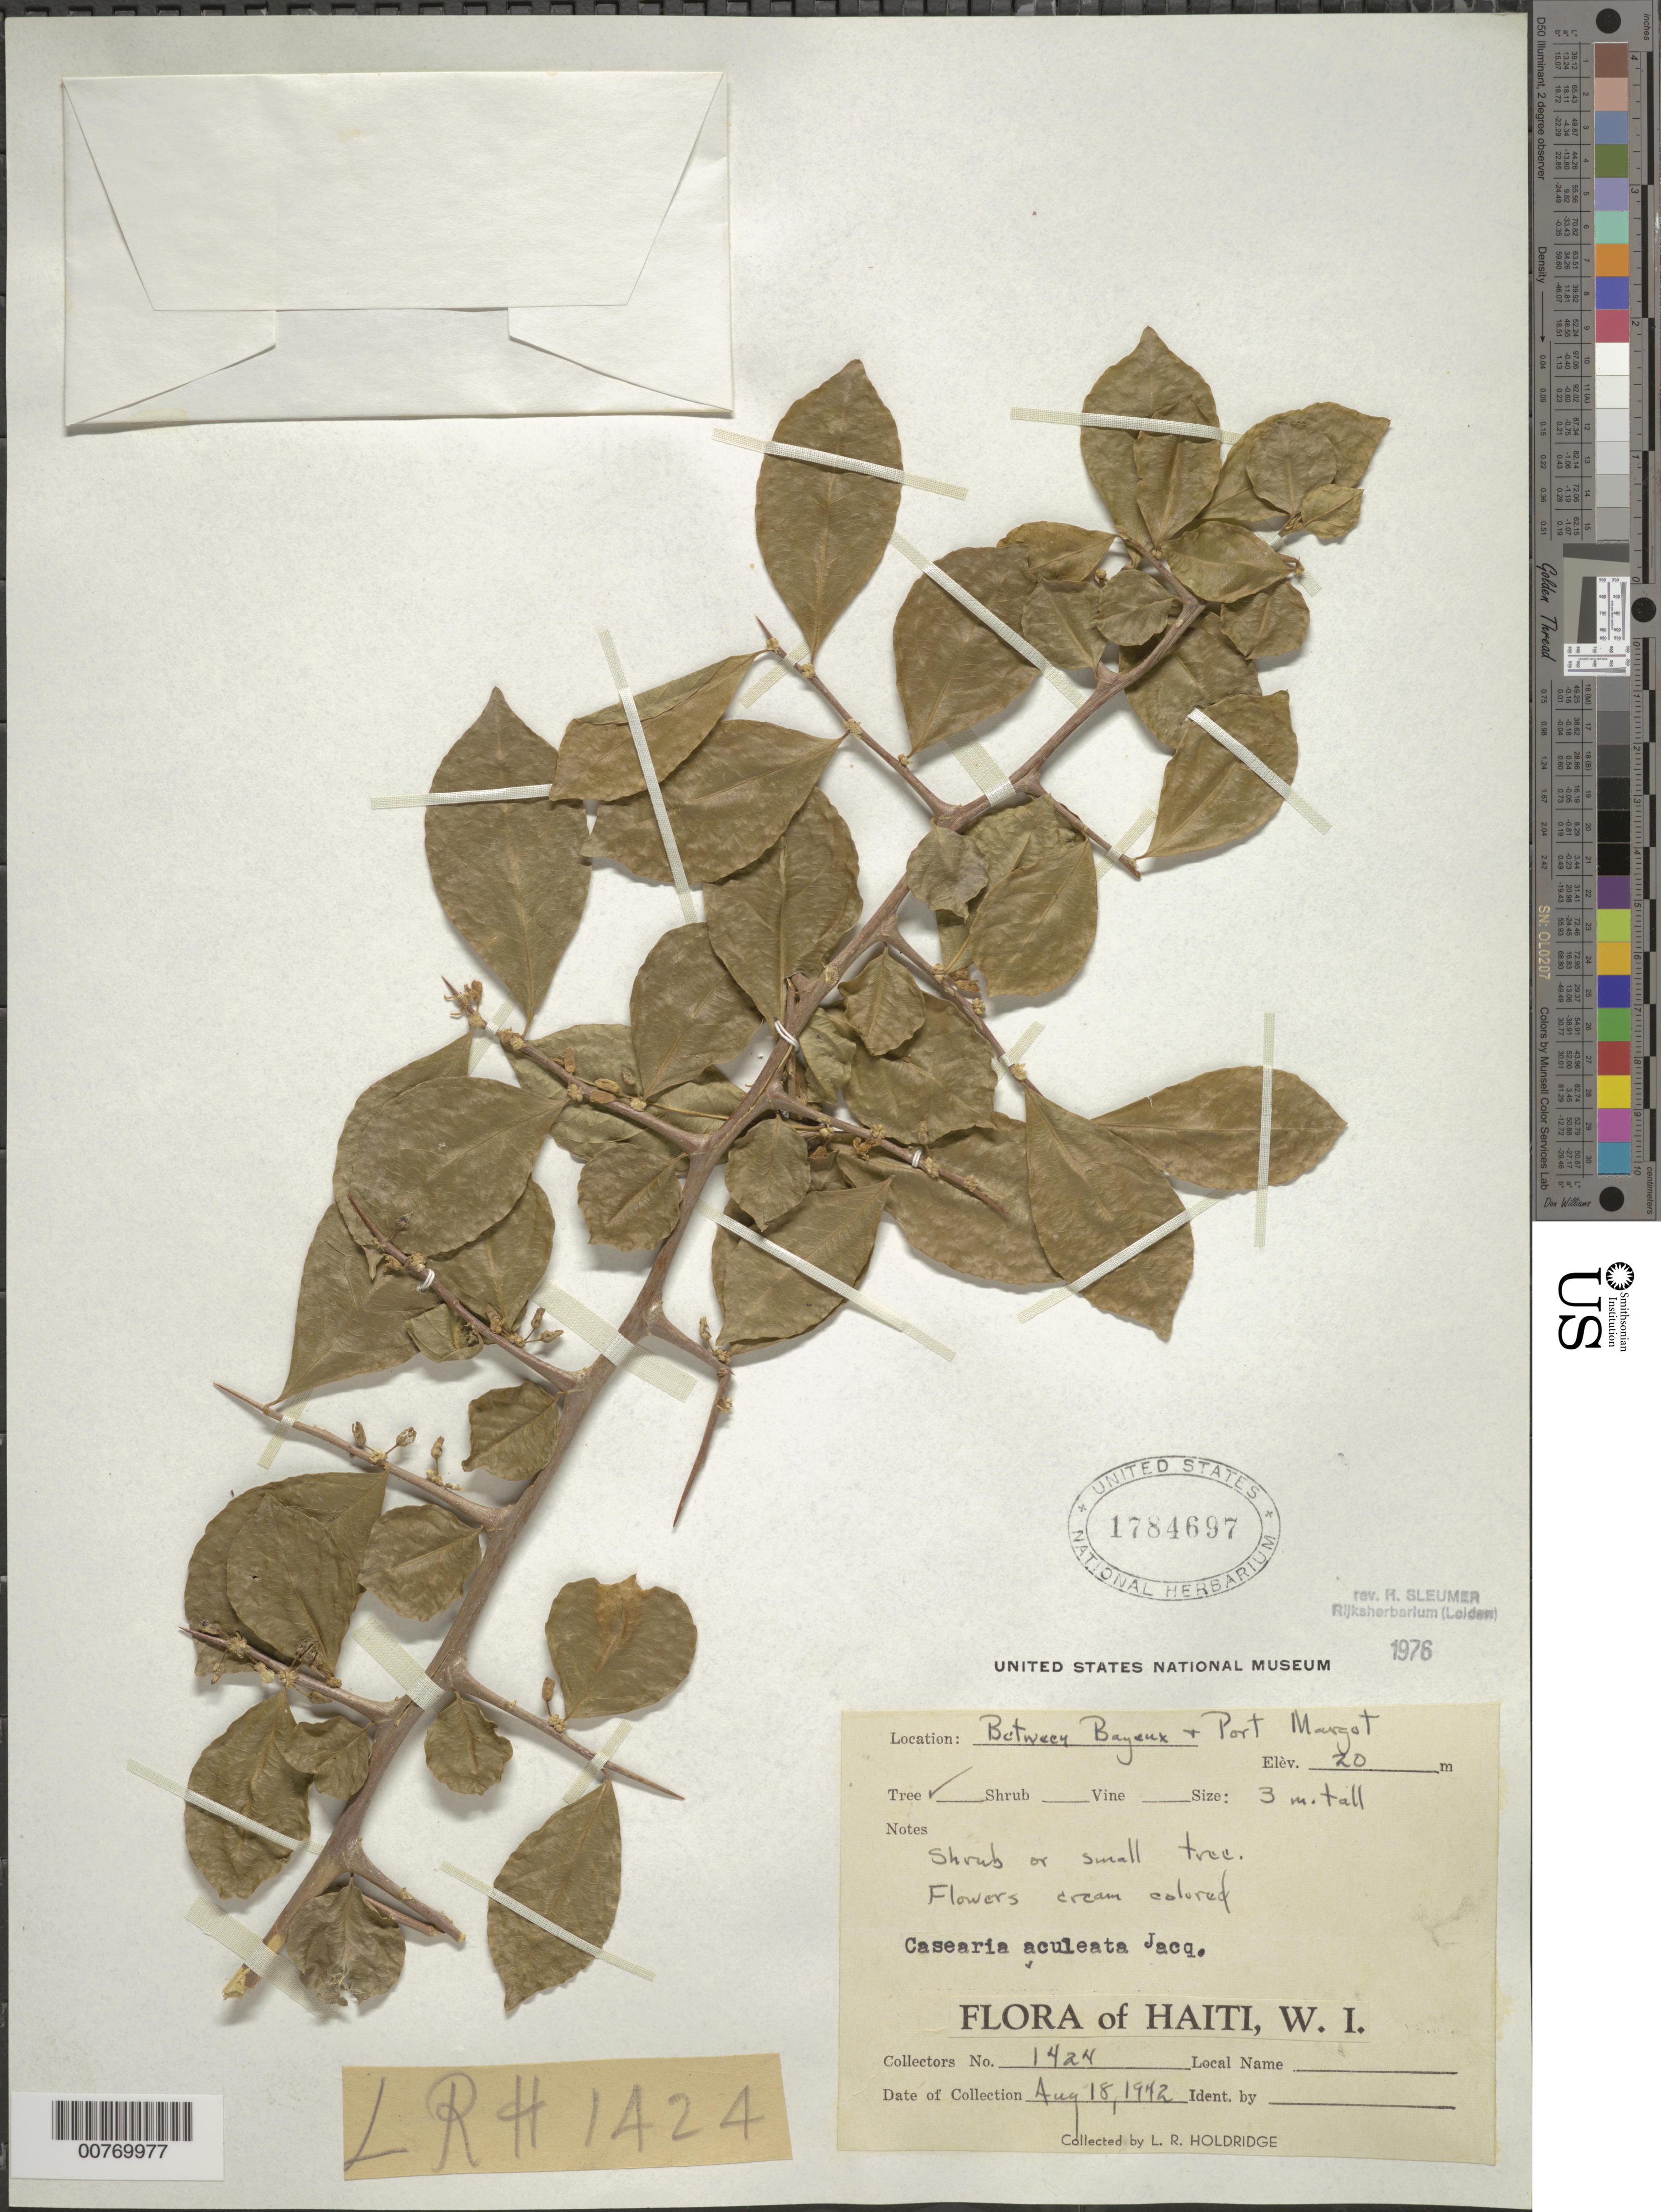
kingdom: Plantae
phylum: Tracheophyta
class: Magnoliopsida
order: Malpighiales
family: Salicaceae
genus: Casearia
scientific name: Casearia aculeata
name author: Jacq.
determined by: Sleumer, H. O.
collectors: L. Holdridge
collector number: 1424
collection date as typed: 18 Aug 1942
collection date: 1942-08-18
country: Haiti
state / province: Nord-Óuest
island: Hispaniola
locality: Between Bayeaux and Port Margot.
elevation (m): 20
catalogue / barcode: US 1784697